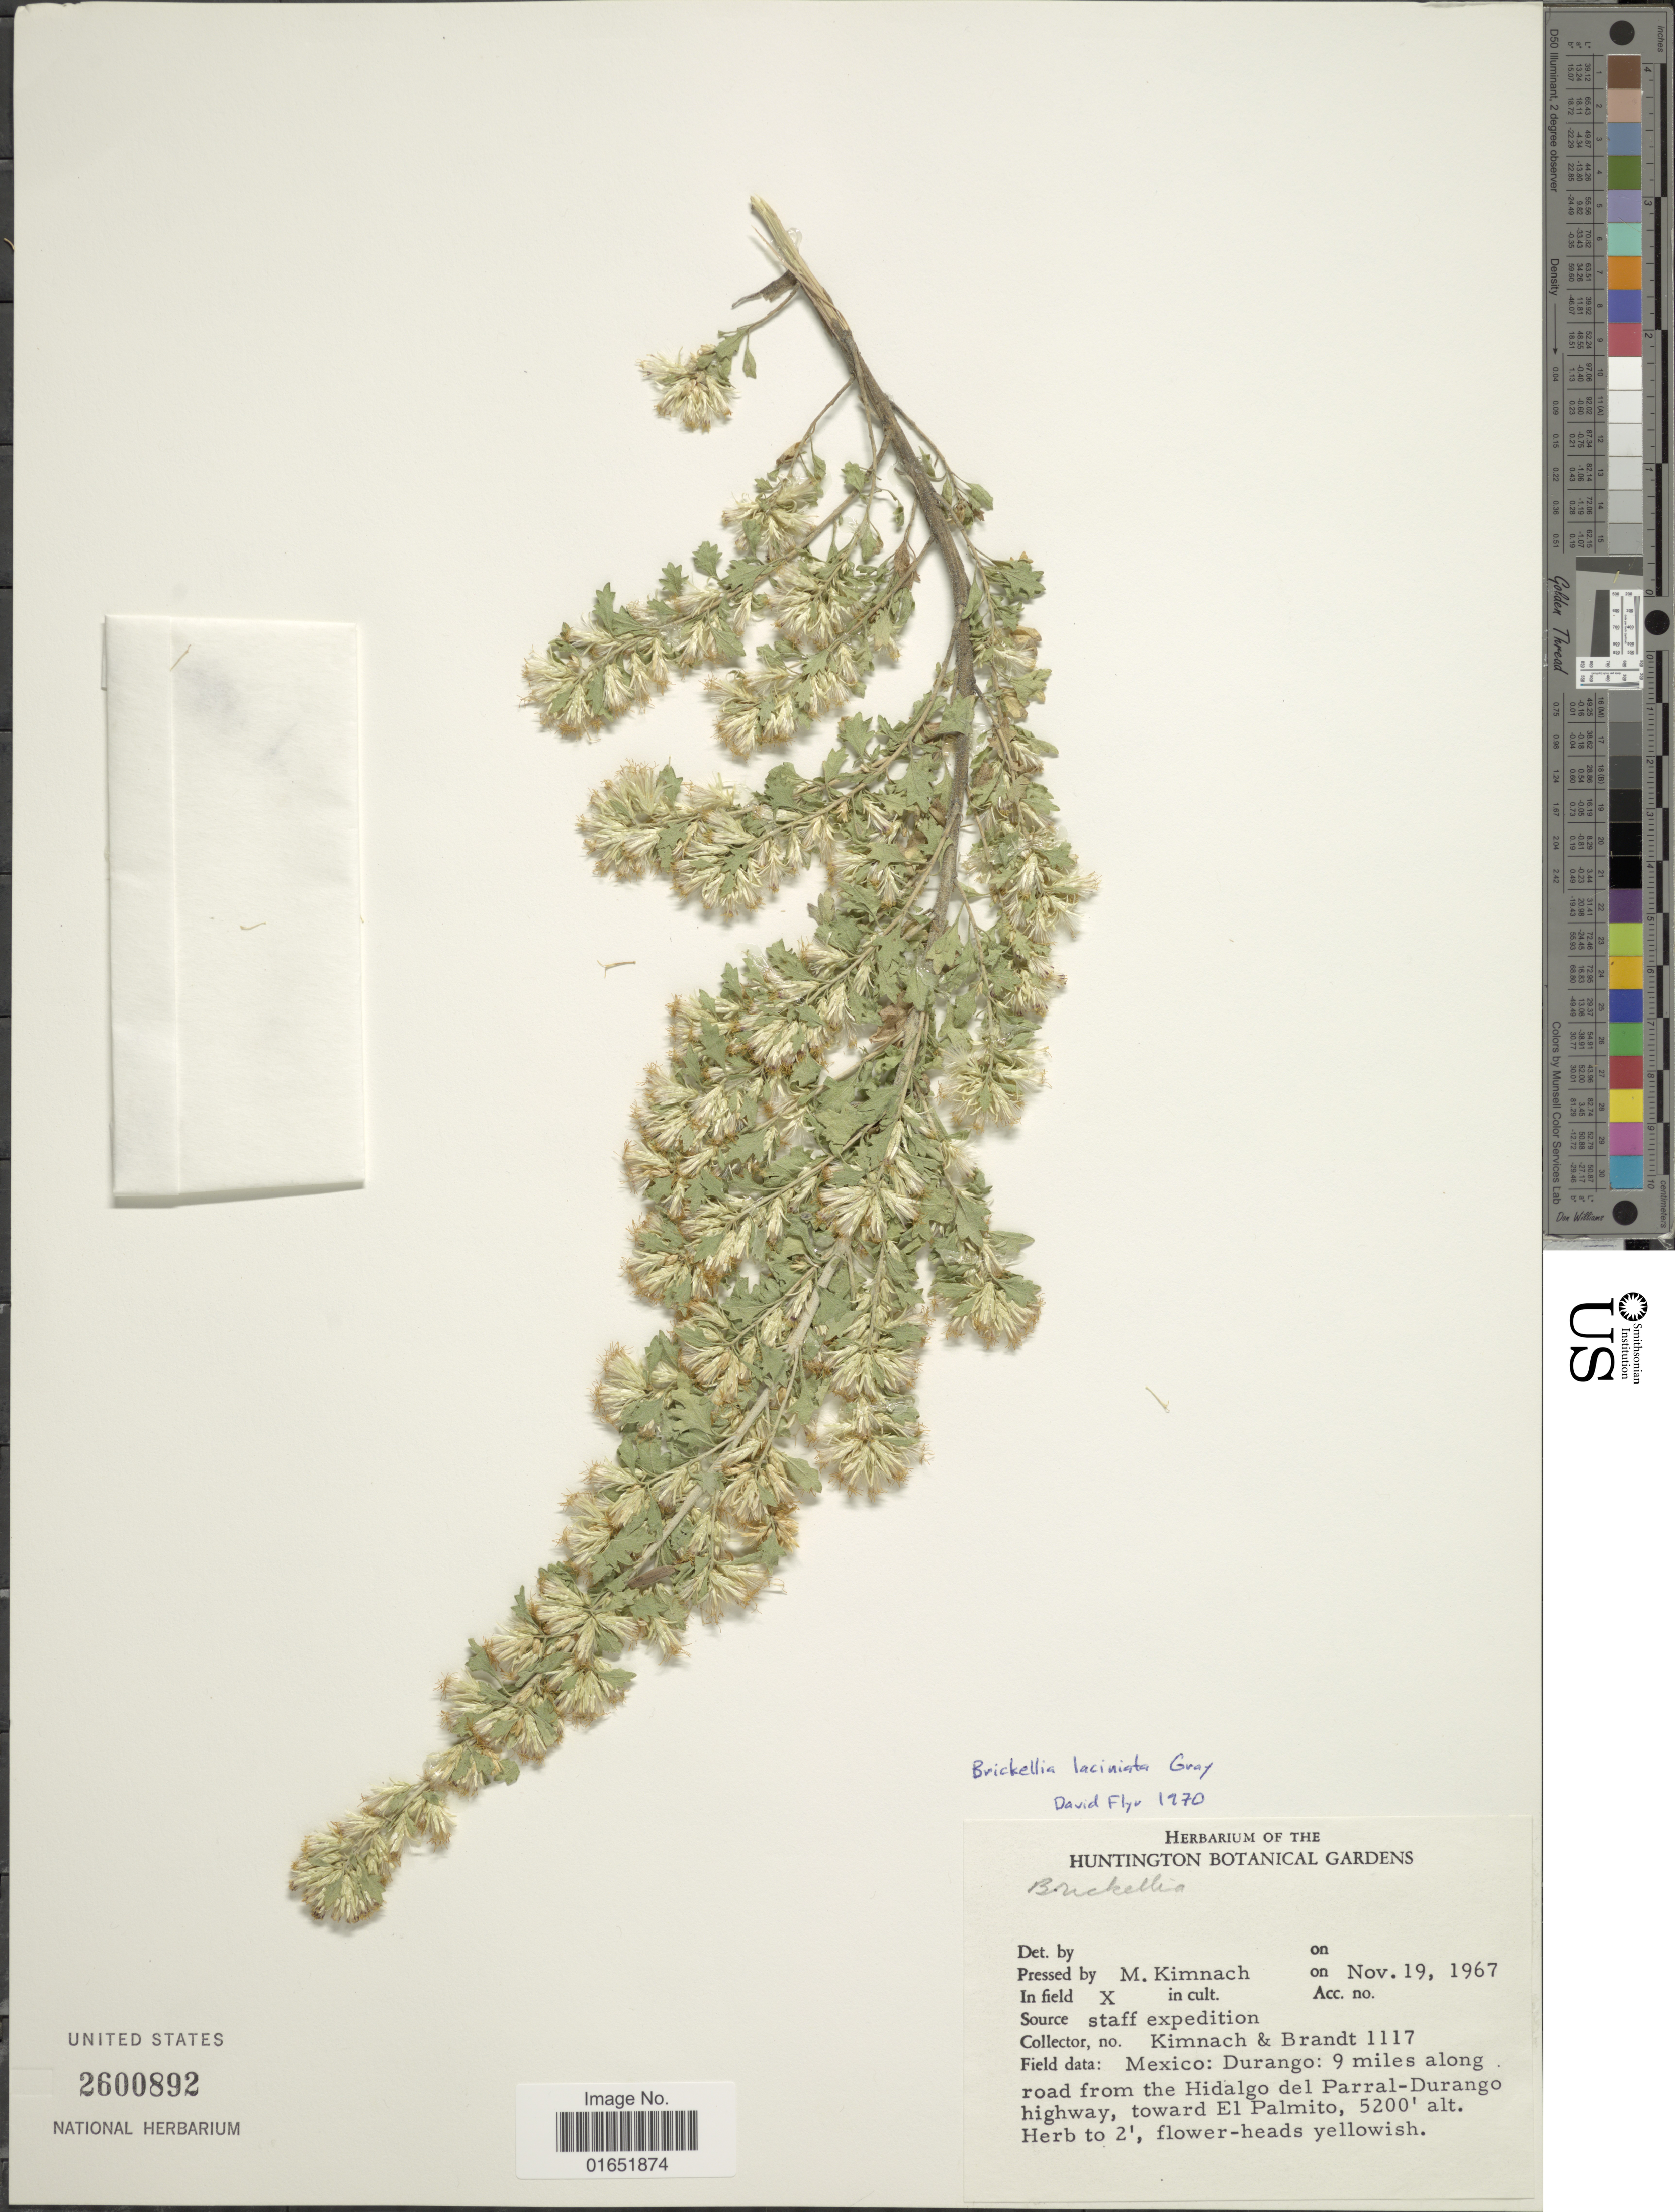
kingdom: Plantae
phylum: Tracheophyta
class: Magnoliopsida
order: Asterales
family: Asteraceae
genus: Brickellia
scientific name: Brickellia laciniata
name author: A. Gray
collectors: -. Kimnach & -. Brandt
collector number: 1117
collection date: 1967-11-19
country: Mexico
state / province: Durango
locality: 9 miles along road from the Hidalgo del Parral-Durango highway, toward El Palmito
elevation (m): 1585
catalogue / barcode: US 2600892